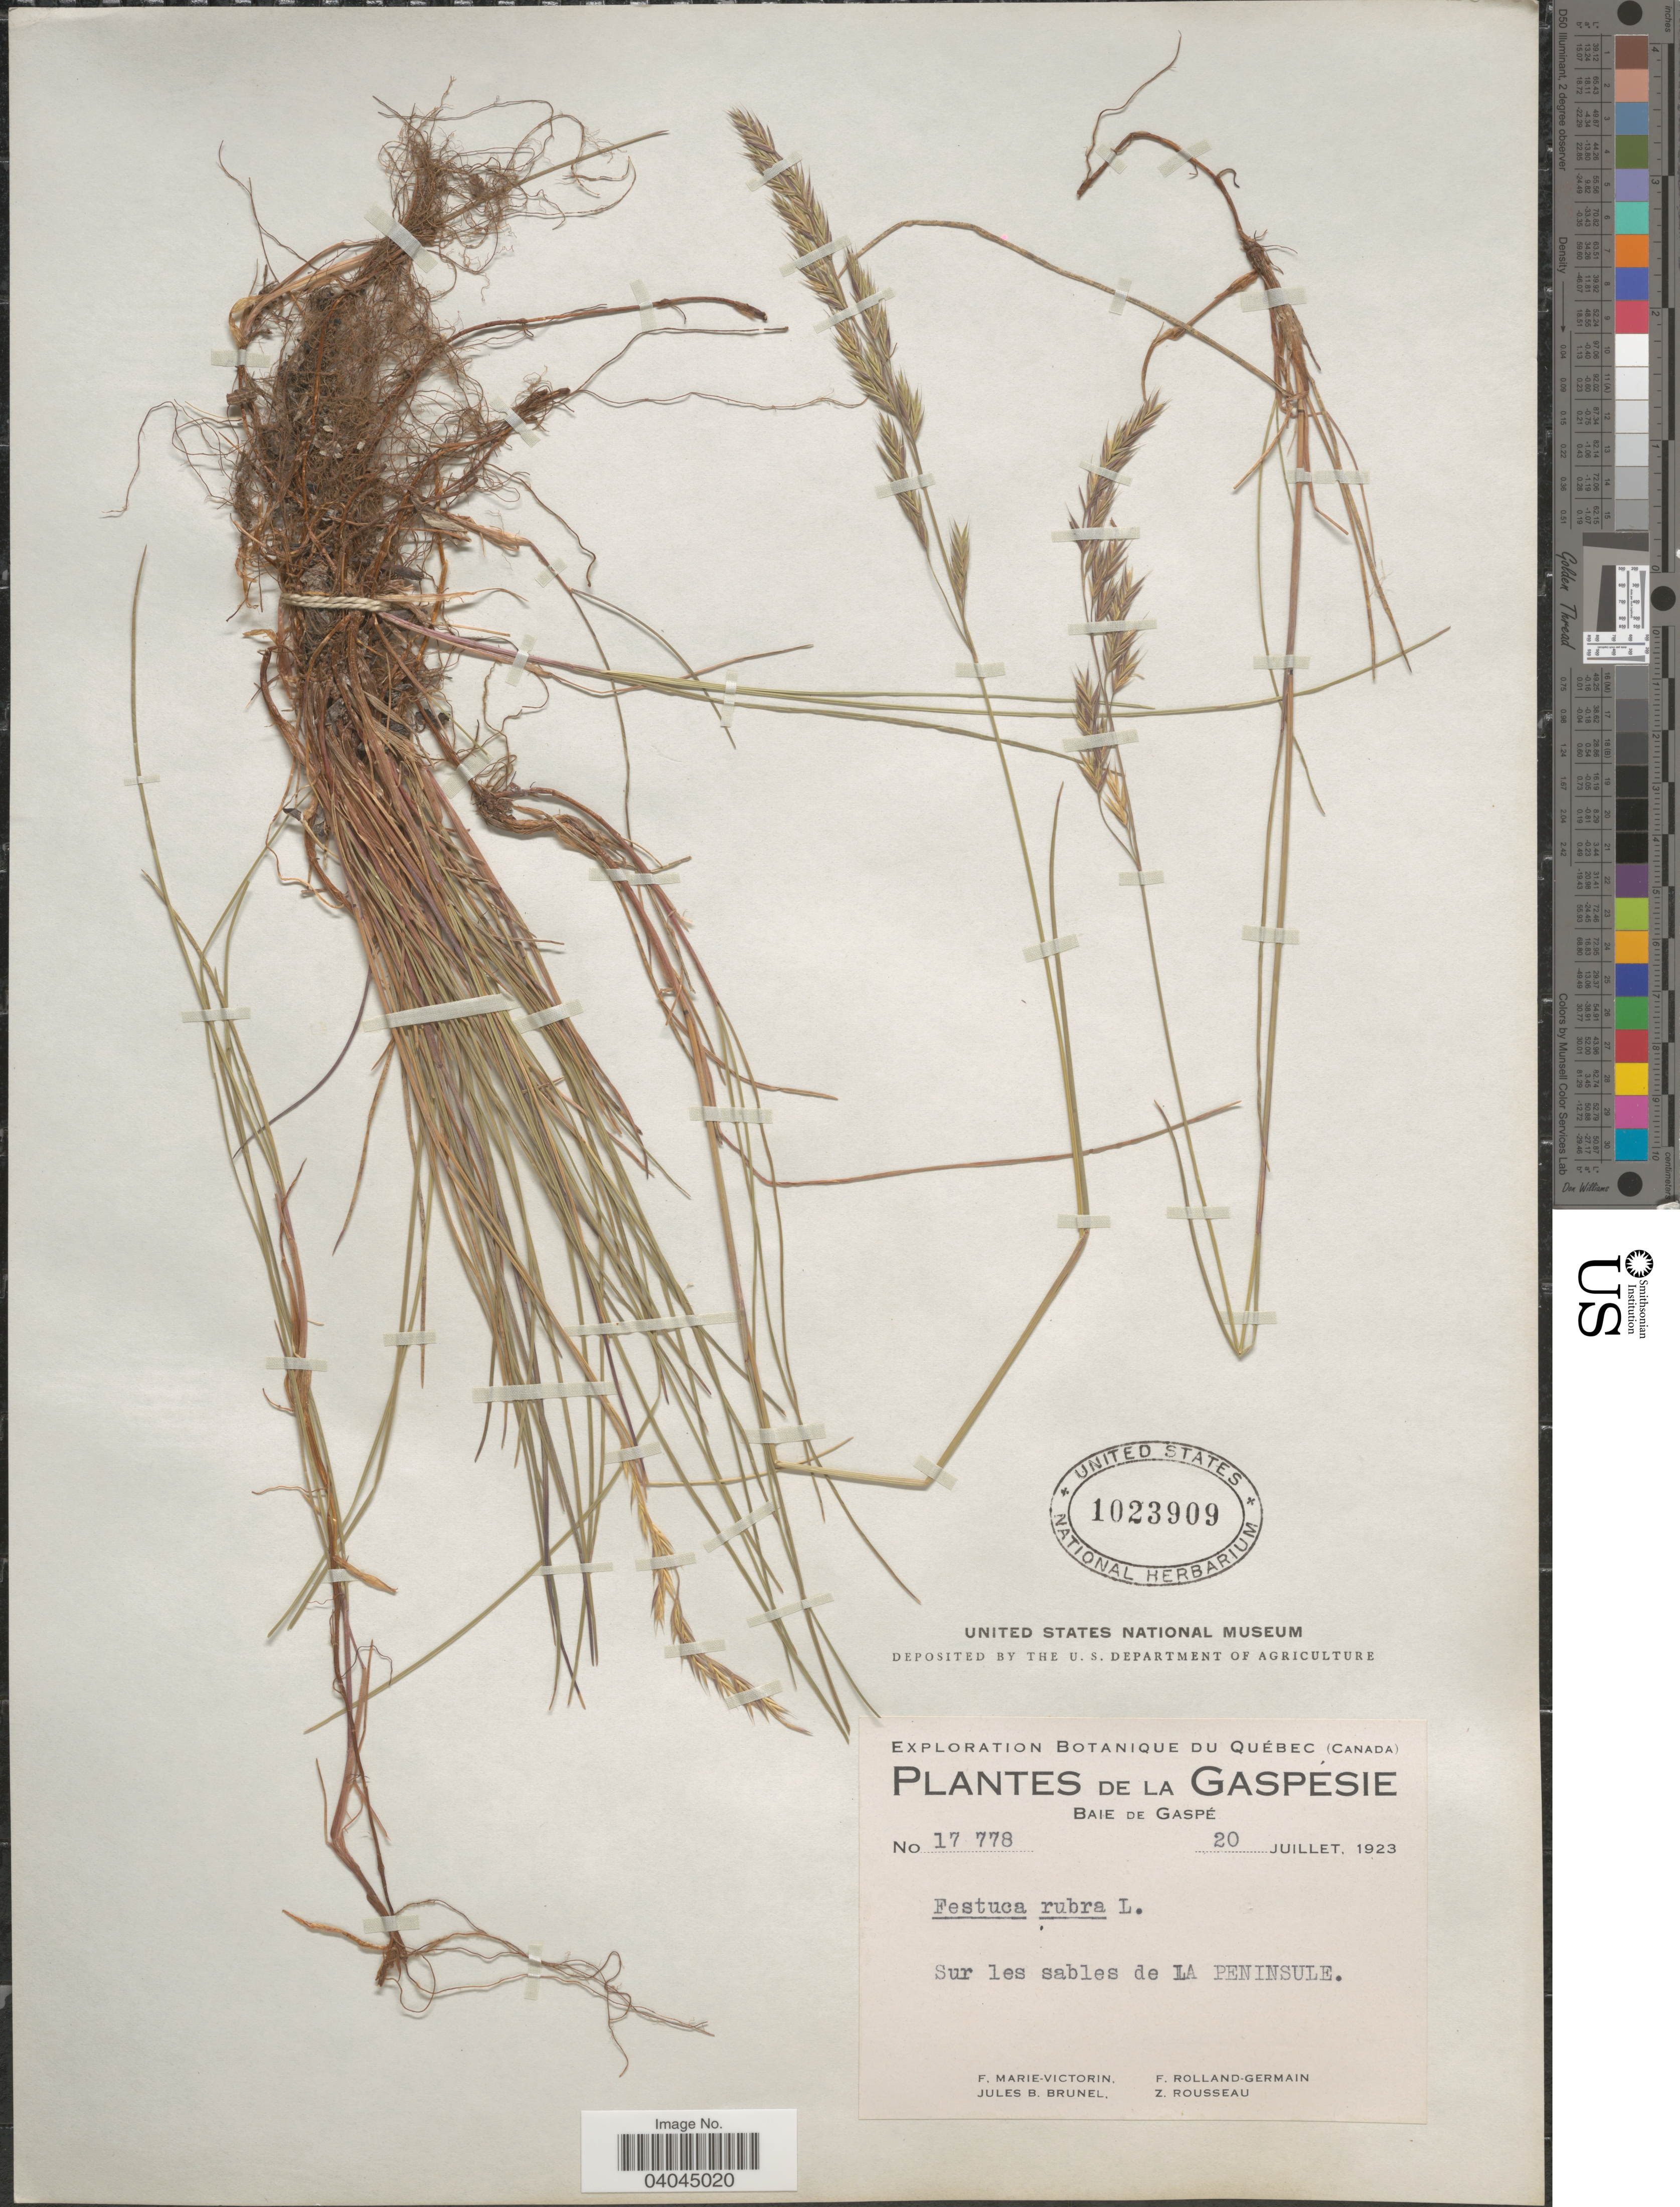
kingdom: Plantae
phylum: Tracheophyta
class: Liliopsida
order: Poales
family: Poaceae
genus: Festuca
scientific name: Festuca rubra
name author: L.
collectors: F. Marie-Victorin, Rolland-Germain, J. Brunel & Z. Rousseau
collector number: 17778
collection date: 1923-07-20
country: Canada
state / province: Quebec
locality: La Gaspésie. Baie de Gaspé. Sur les sables de La Peninsule.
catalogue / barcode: US 1023909